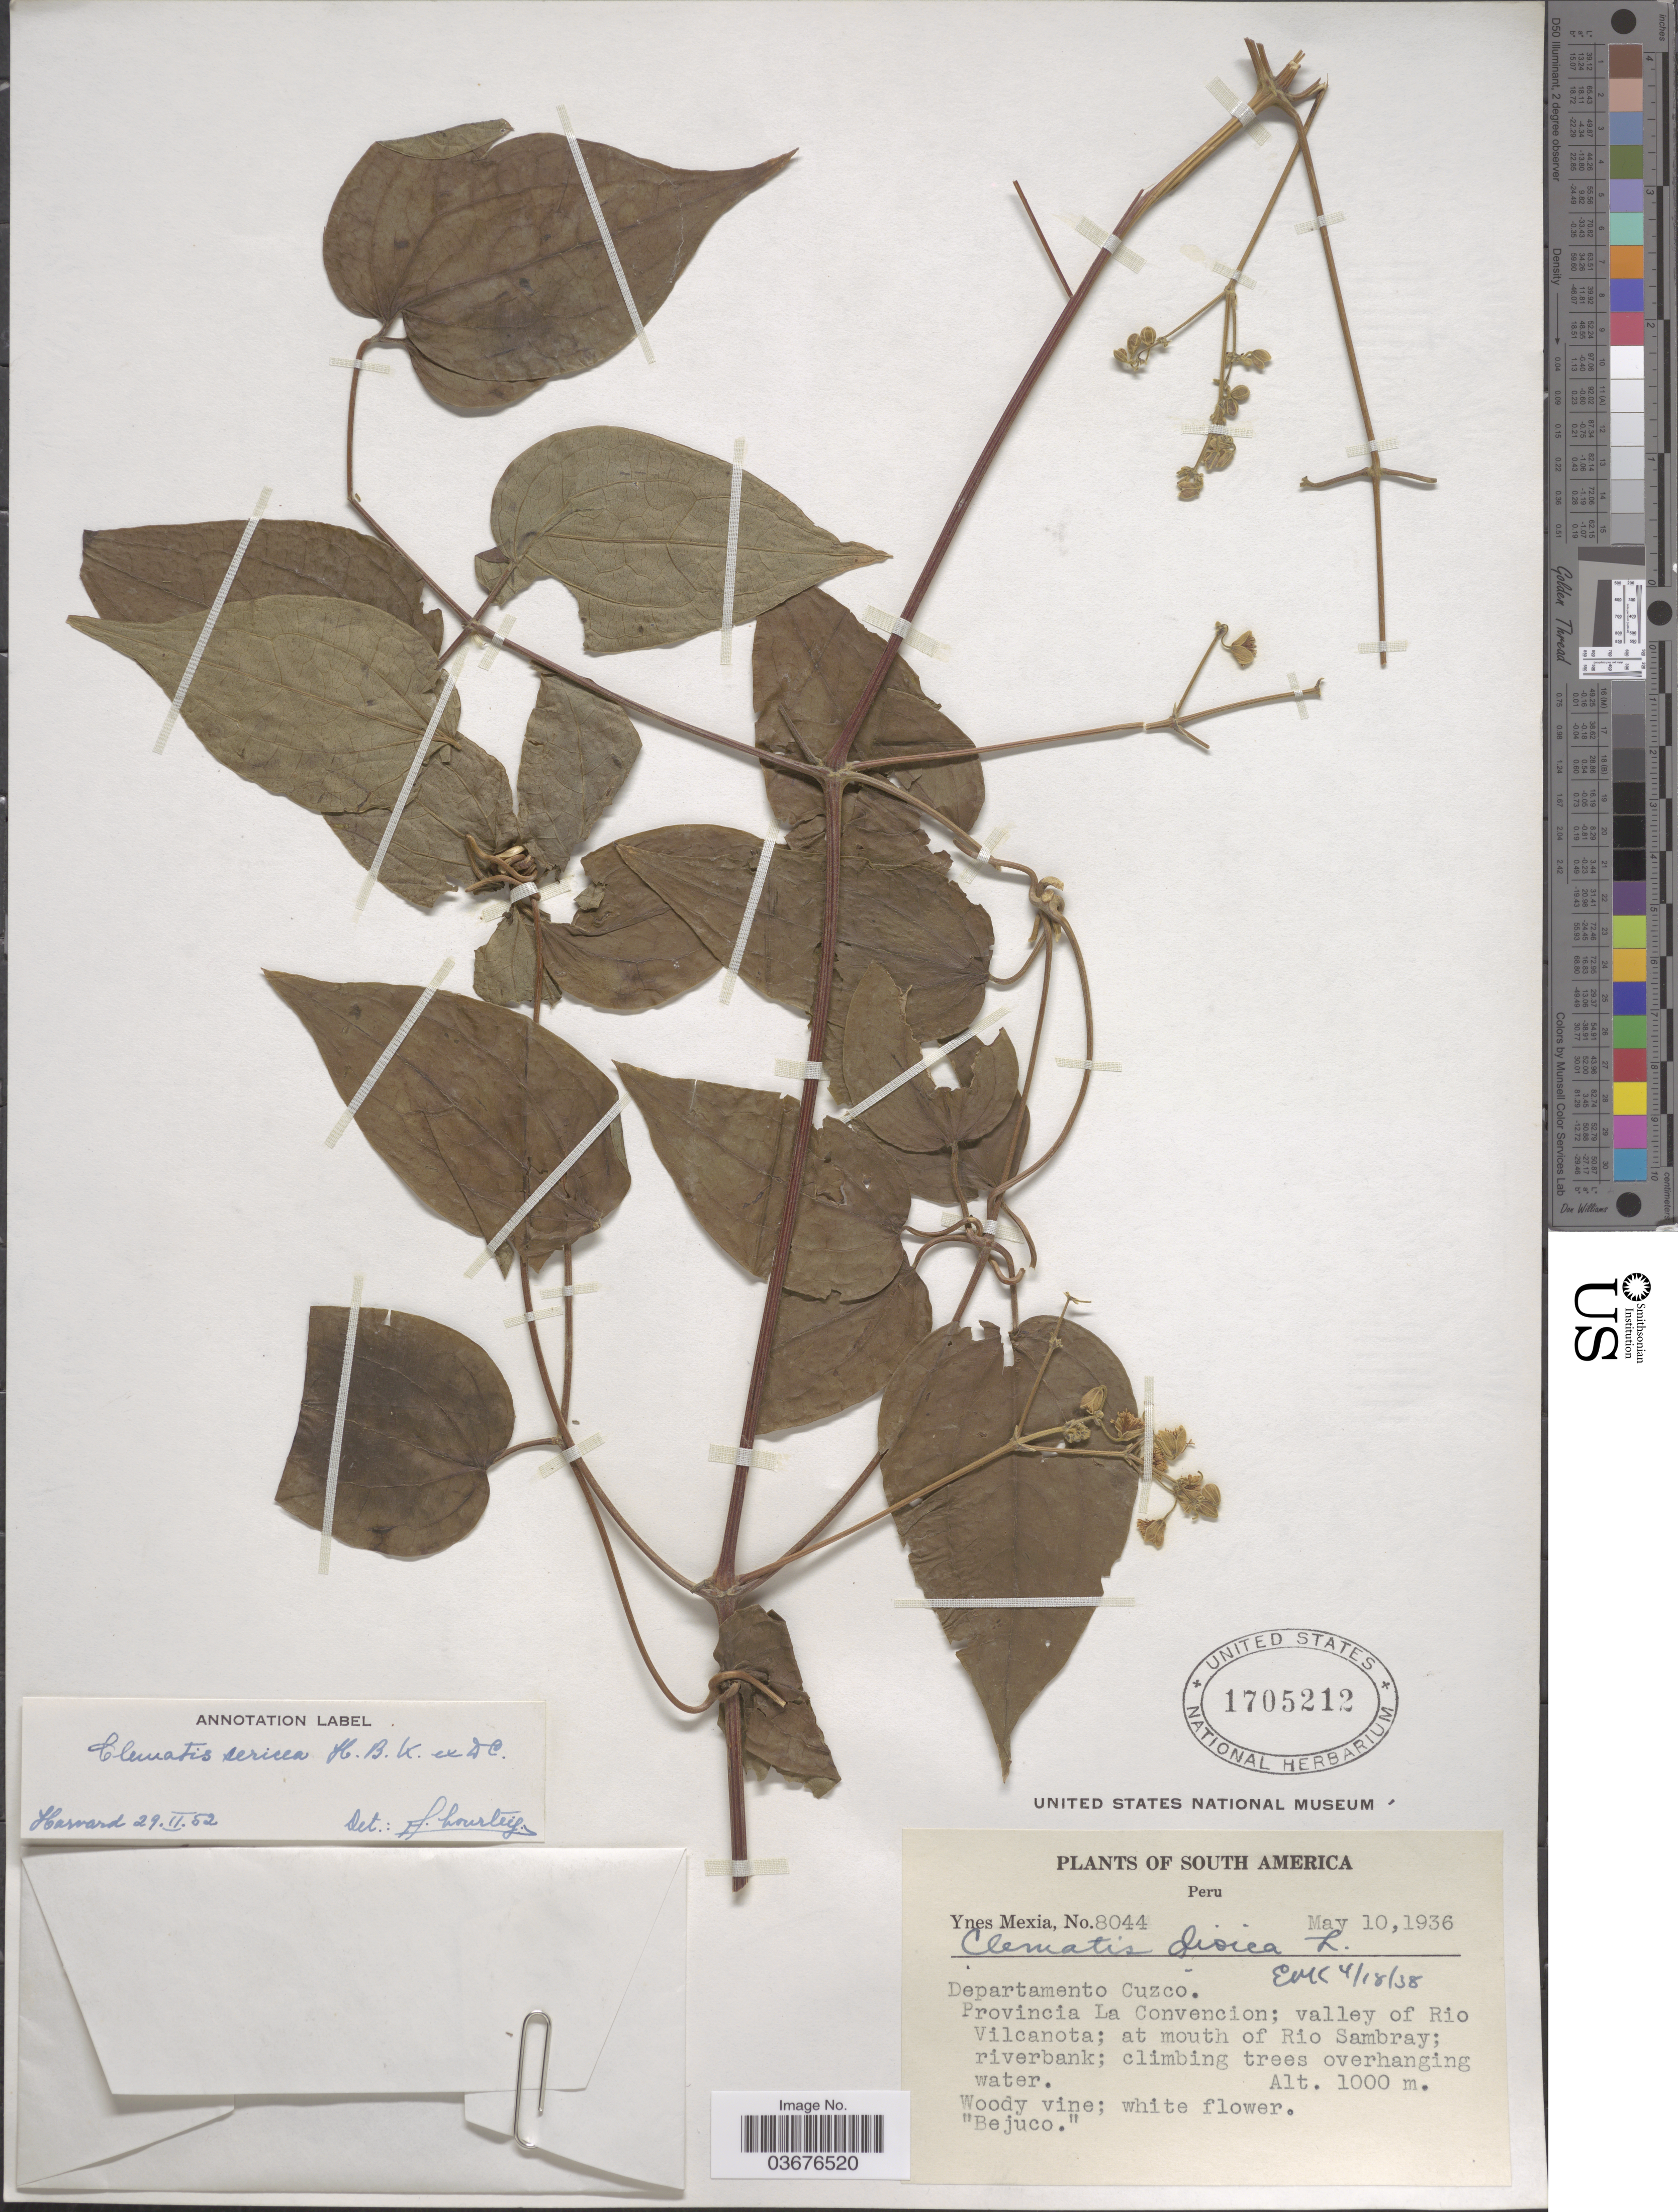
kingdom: Plantae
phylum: Tracheophyta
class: Magnoliopsida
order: Ranunculales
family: Ranunculaceae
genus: Clematis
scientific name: Clematis haenkeana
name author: C. Presl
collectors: Y. Mexia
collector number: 8044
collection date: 1936-05-10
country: Peru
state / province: Cusco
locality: Departamento Cuzco. Provincia La Convencion; valley of Rio Vilcanota; at mouth of Rio Sambray.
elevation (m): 1000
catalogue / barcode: US 1705212